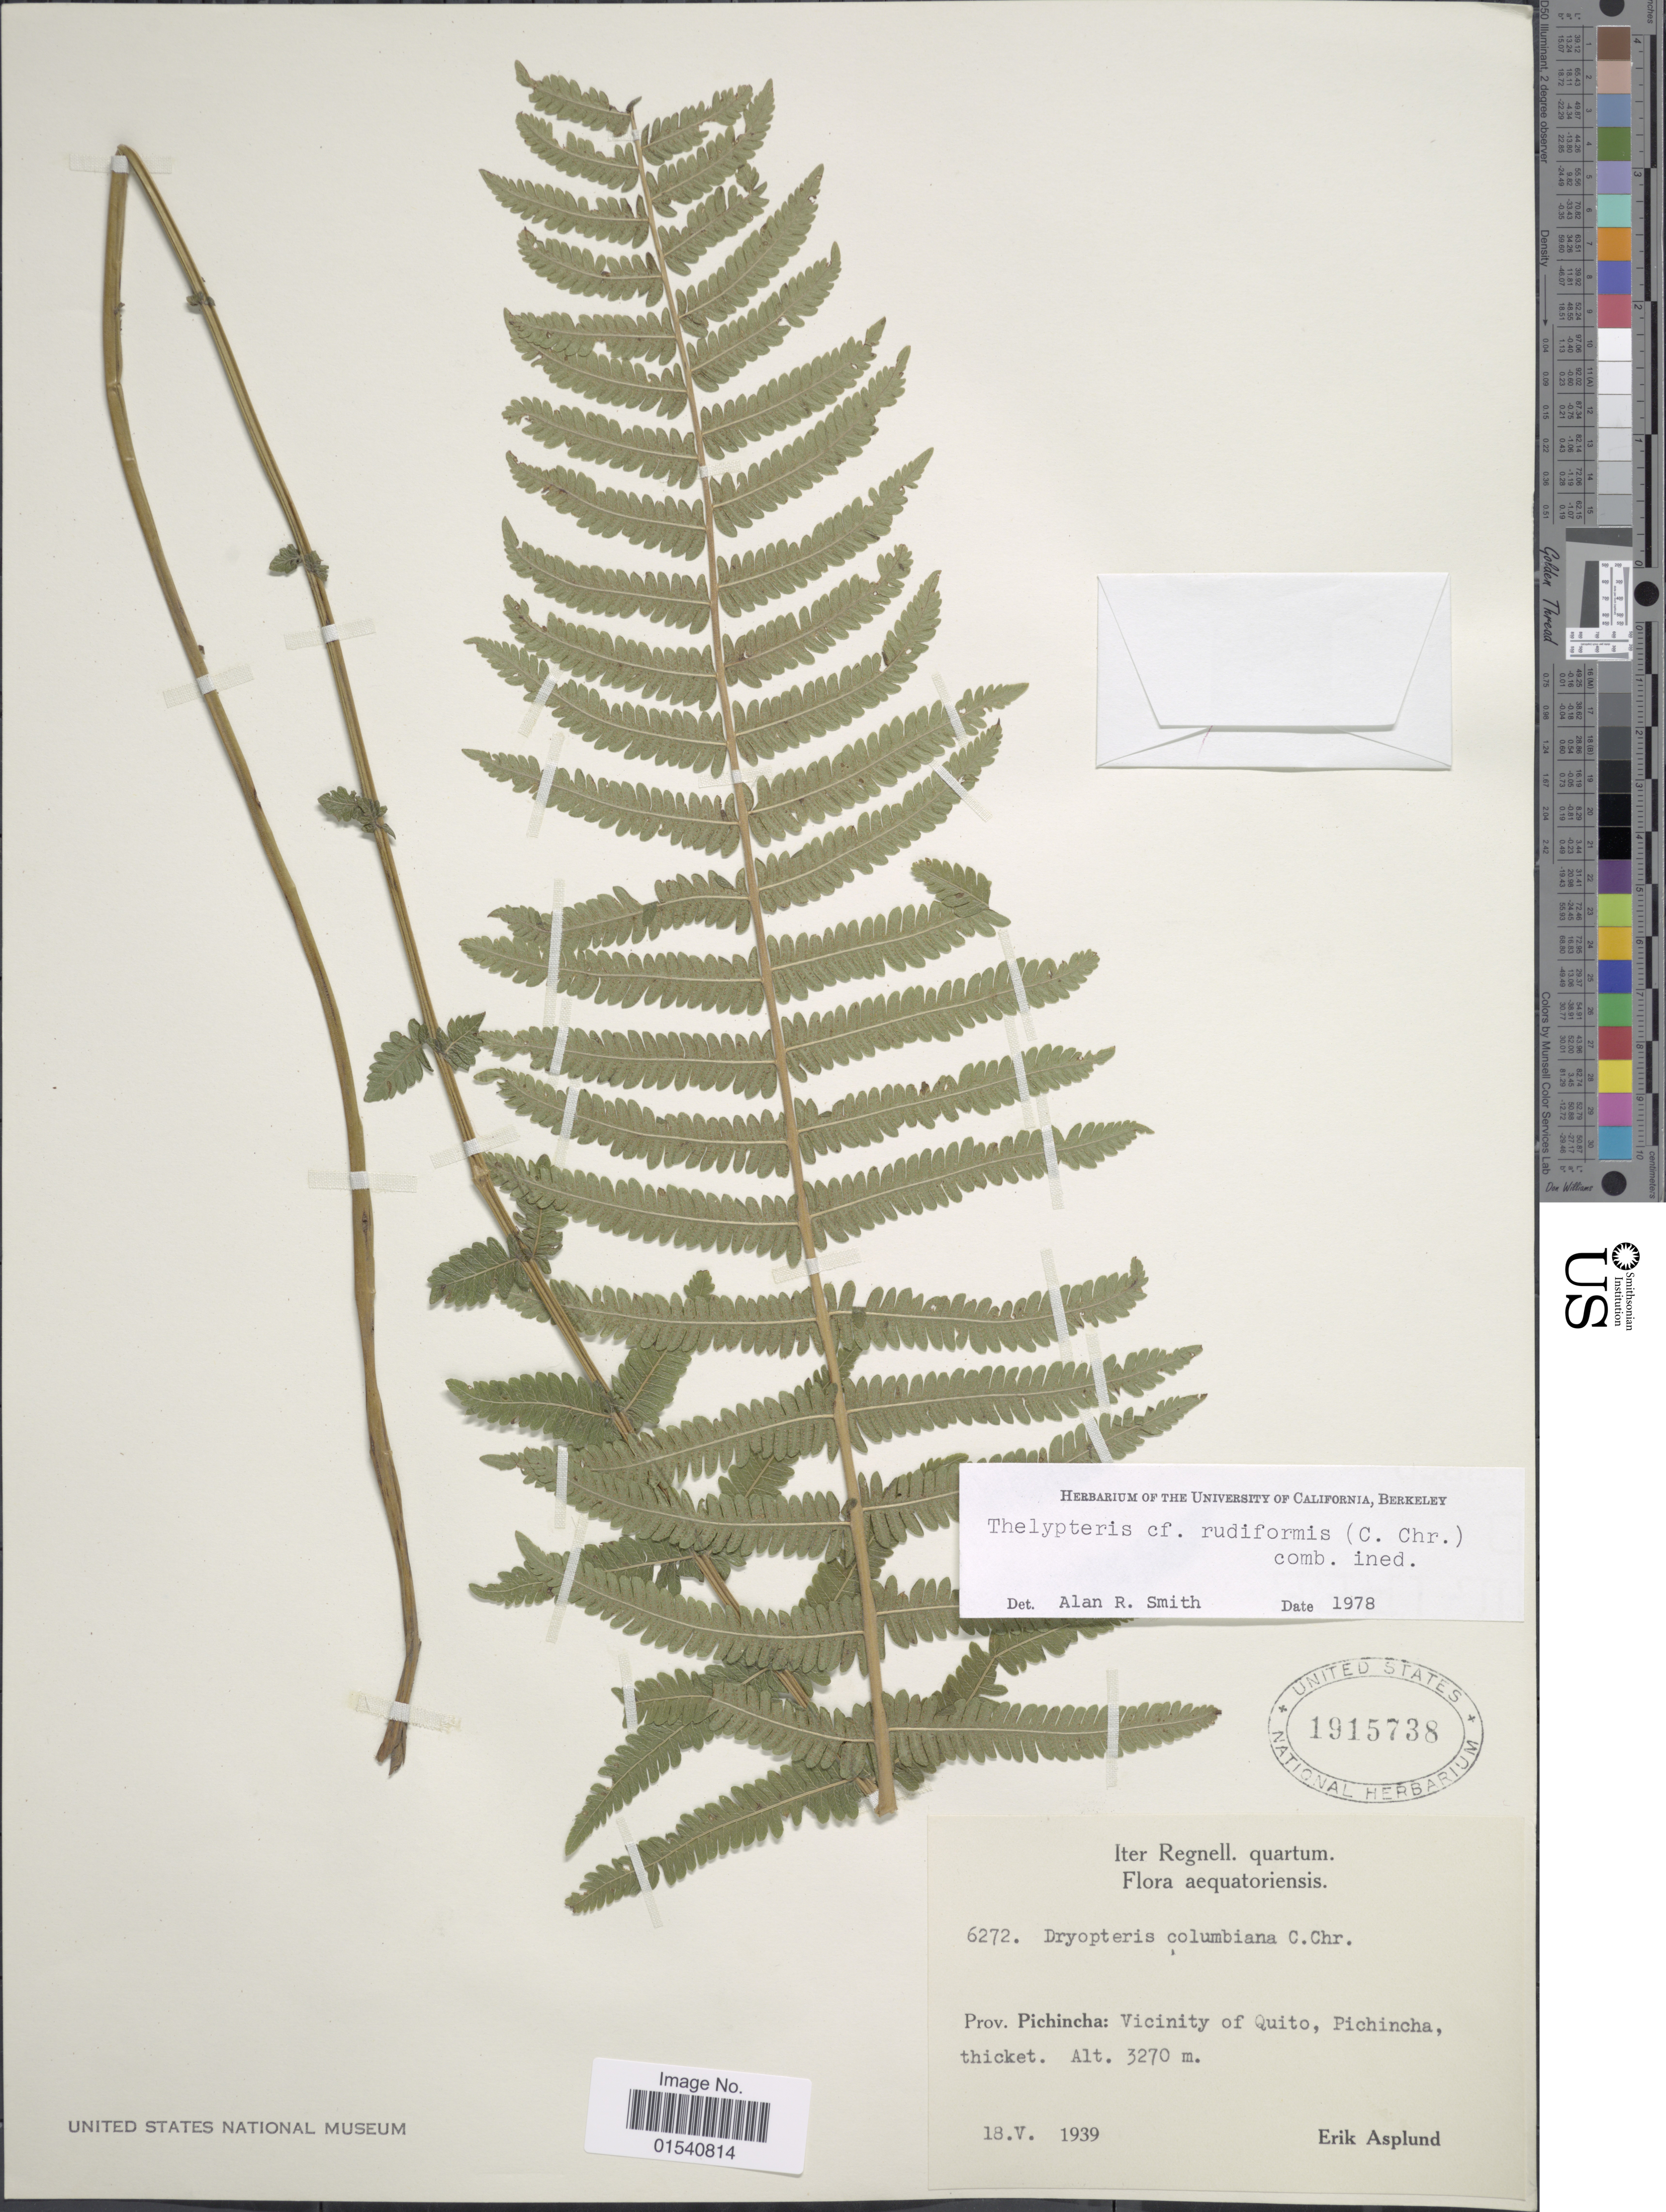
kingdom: Plantae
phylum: Tracheophyta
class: Polypodiopsida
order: Polypodiales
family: Thelypteridaceae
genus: Amauropelta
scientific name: Amauropelta rudiformis (C. Chr.) comb. nov., ined 2015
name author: (C. Chr.)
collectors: E. Asplund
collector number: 6272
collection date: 1939-05-18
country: Ecuador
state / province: Pichincha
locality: Vicinity of Quito, Pichincha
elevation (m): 3270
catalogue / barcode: US 1915738